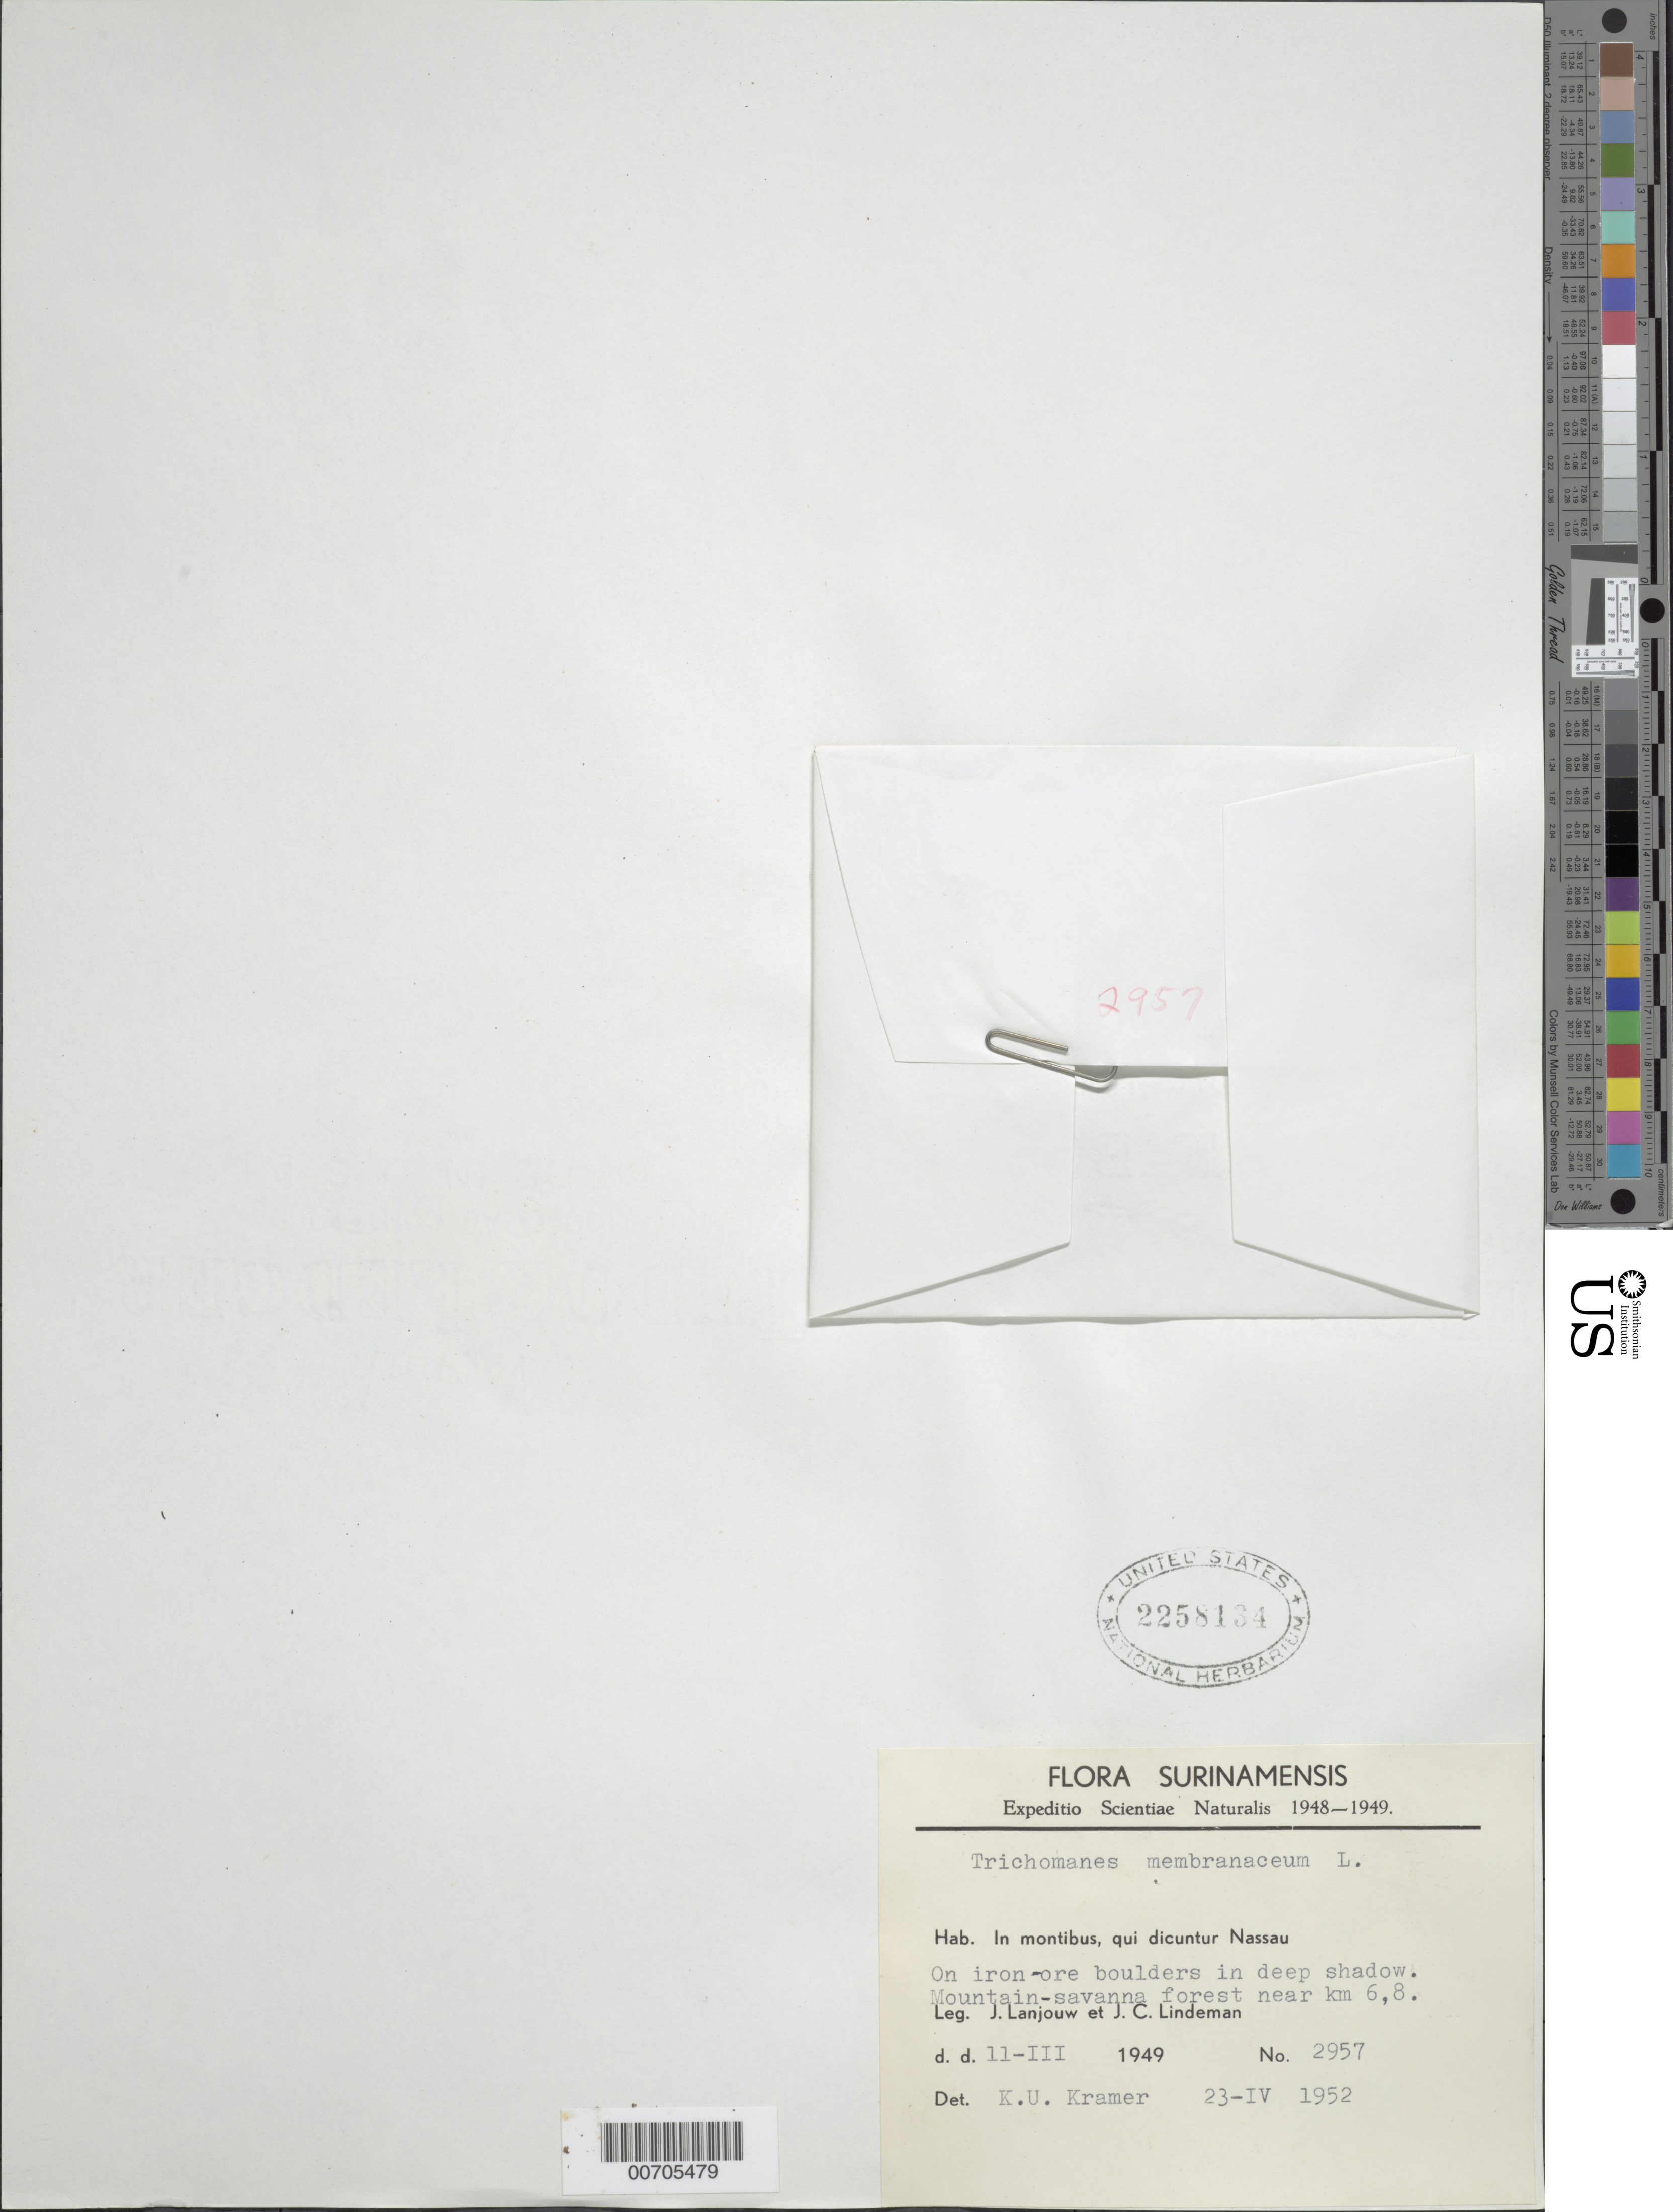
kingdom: Plantae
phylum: Tracheophyta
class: Polypodiopsida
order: Hymenophyllales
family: Hymenophyllaceae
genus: Didymoglossum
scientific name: Didymoglossum membranaceum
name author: (L.) Vareschi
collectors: J. Lanjouw & J. C. Lindeman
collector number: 2957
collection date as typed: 11-Mar-49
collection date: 1949-03-11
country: Suriname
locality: Nassau Mts. near km 6.8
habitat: On iron ore boulders in deep shadow; mountain-savanna forest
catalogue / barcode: US 2258134